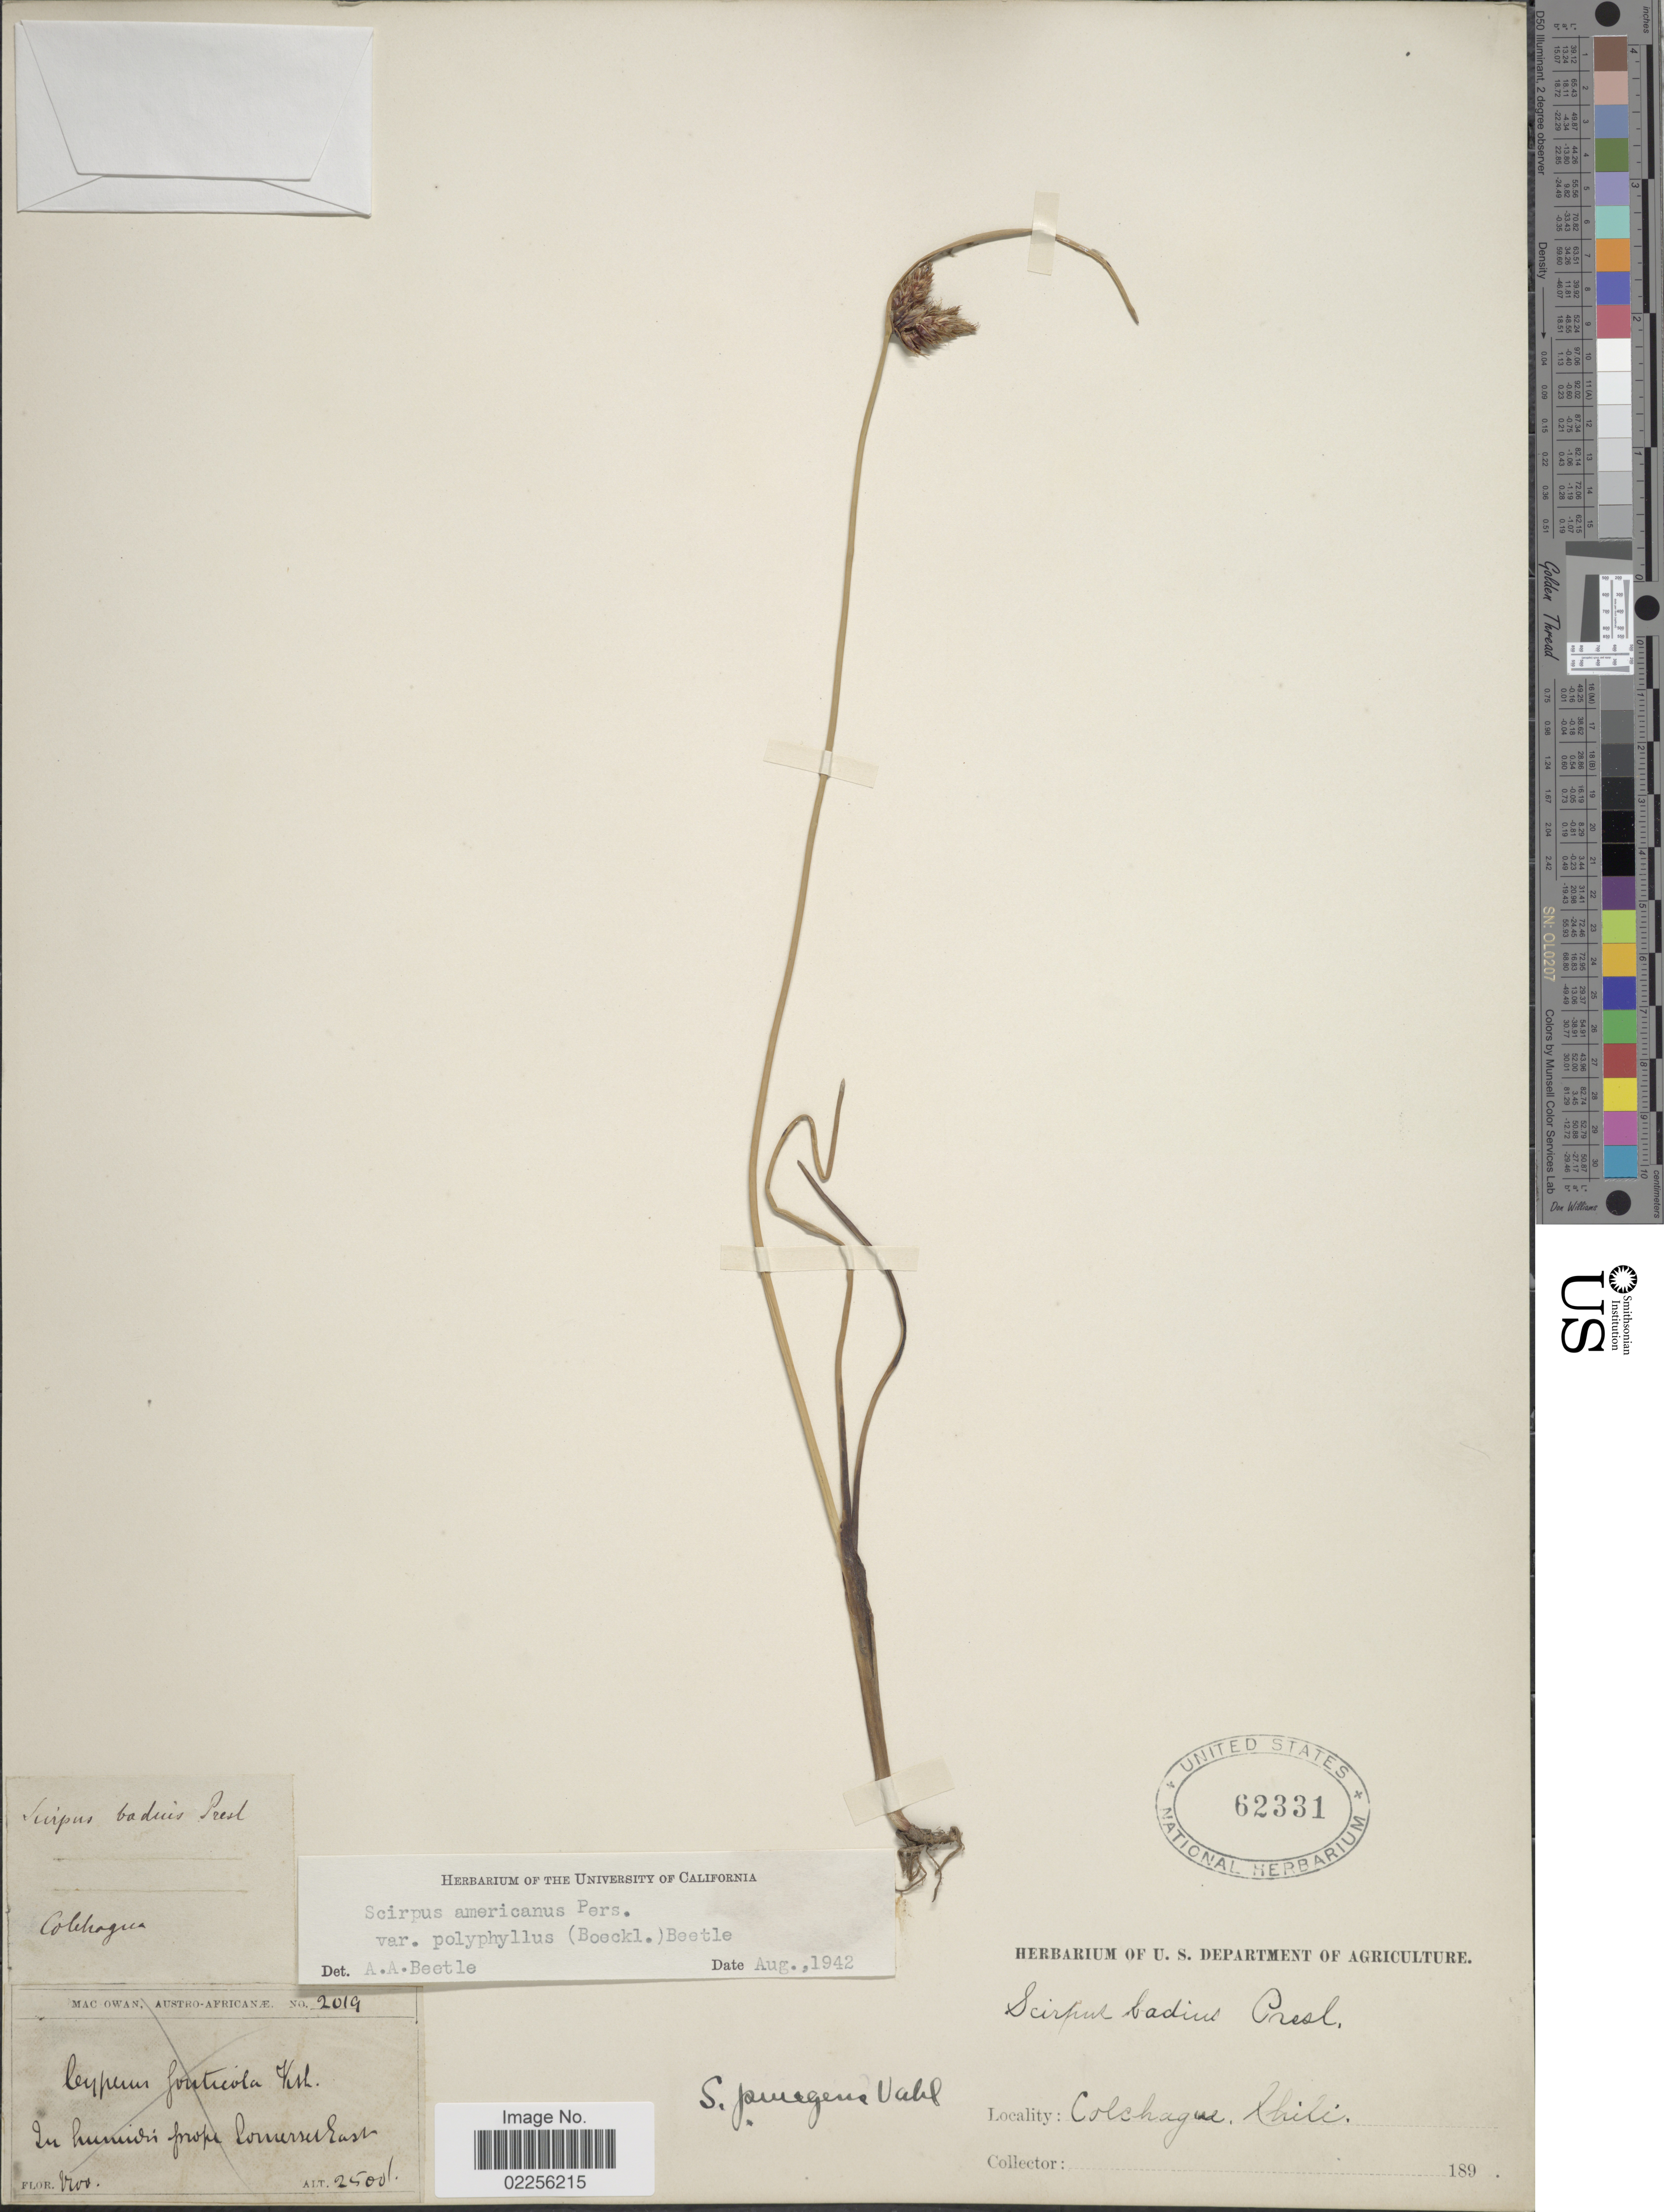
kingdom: Plantae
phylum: Tracheophyta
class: Liliopsida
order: Poales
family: Cyperaceae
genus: Schoenoplectus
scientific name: Schoenoplectus pungens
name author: (Vahl) Palla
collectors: ex herb. U. S. Department of Agriculture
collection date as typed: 189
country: Chile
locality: Colchagua.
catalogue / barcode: US 62331